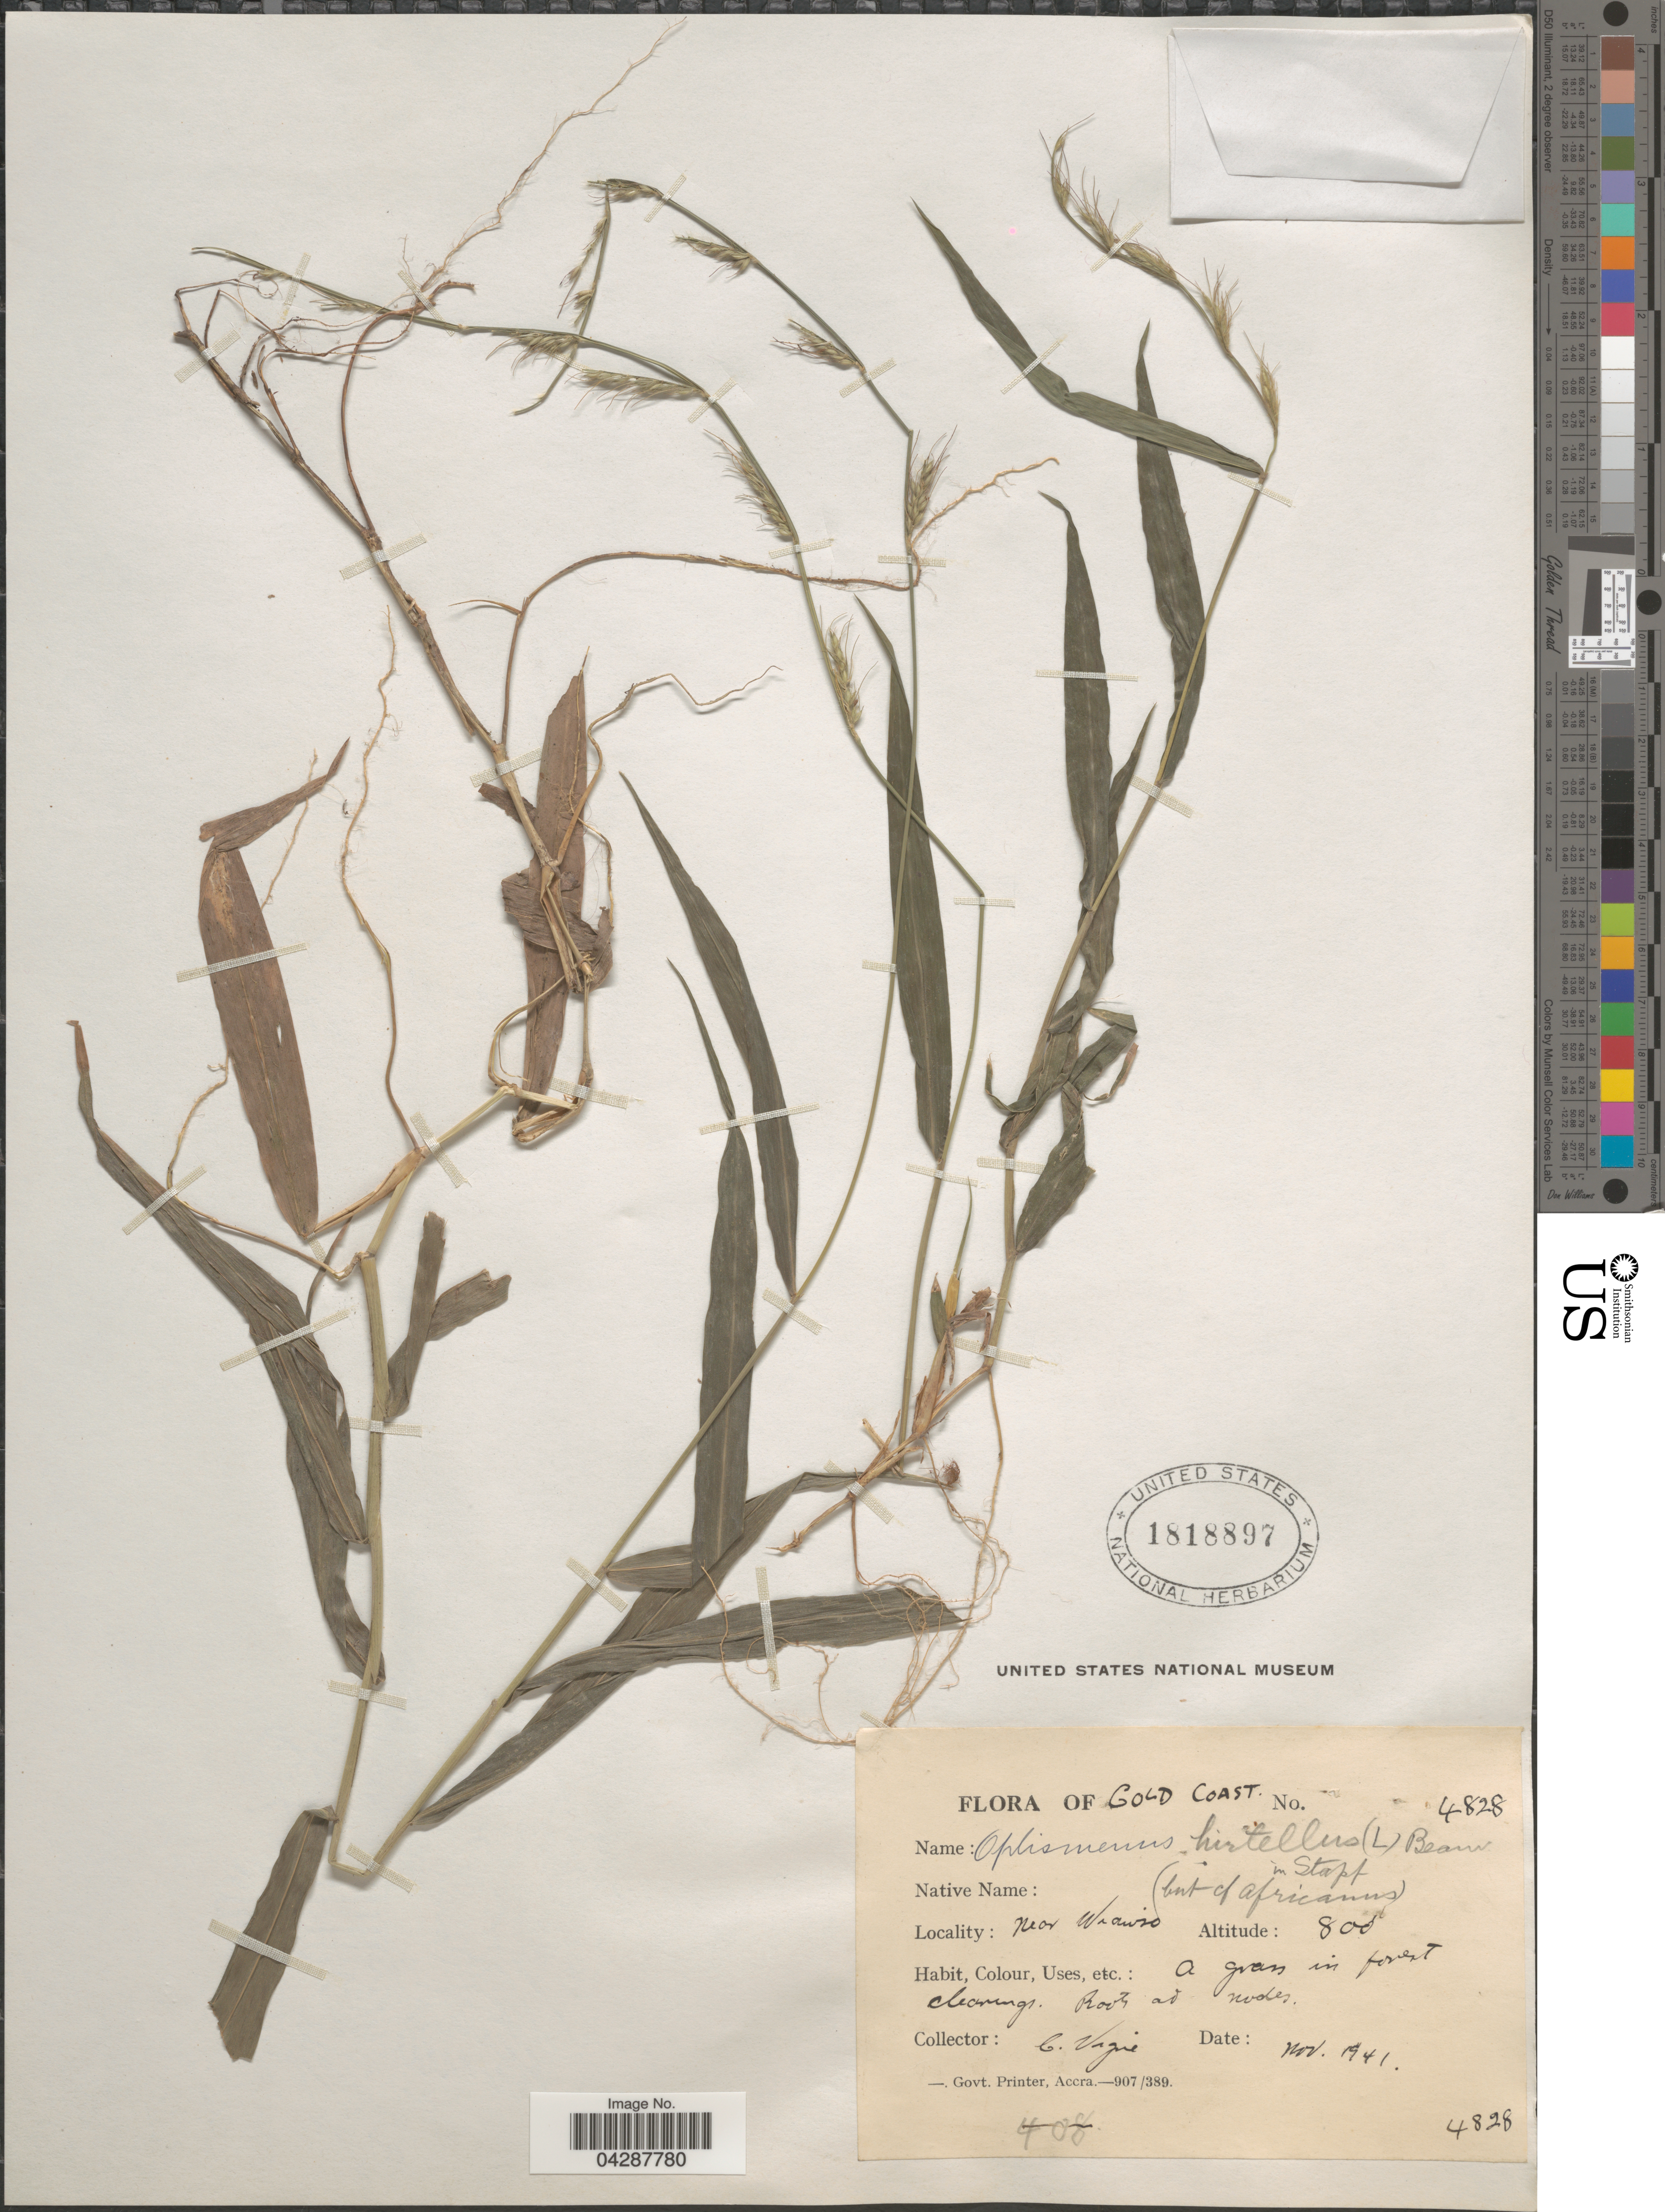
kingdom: Plantae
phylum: Tracheophyta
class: Liliopsida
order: Poales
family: Poaceae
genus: Oplismenus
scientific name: Oplismenus hirtellus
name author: (L.) P. Beauv.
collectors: C. Vigne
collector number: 4828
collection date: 1941-11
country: Ghana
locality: Gold Coast. Near Wiawso.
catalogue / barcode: US 1818897